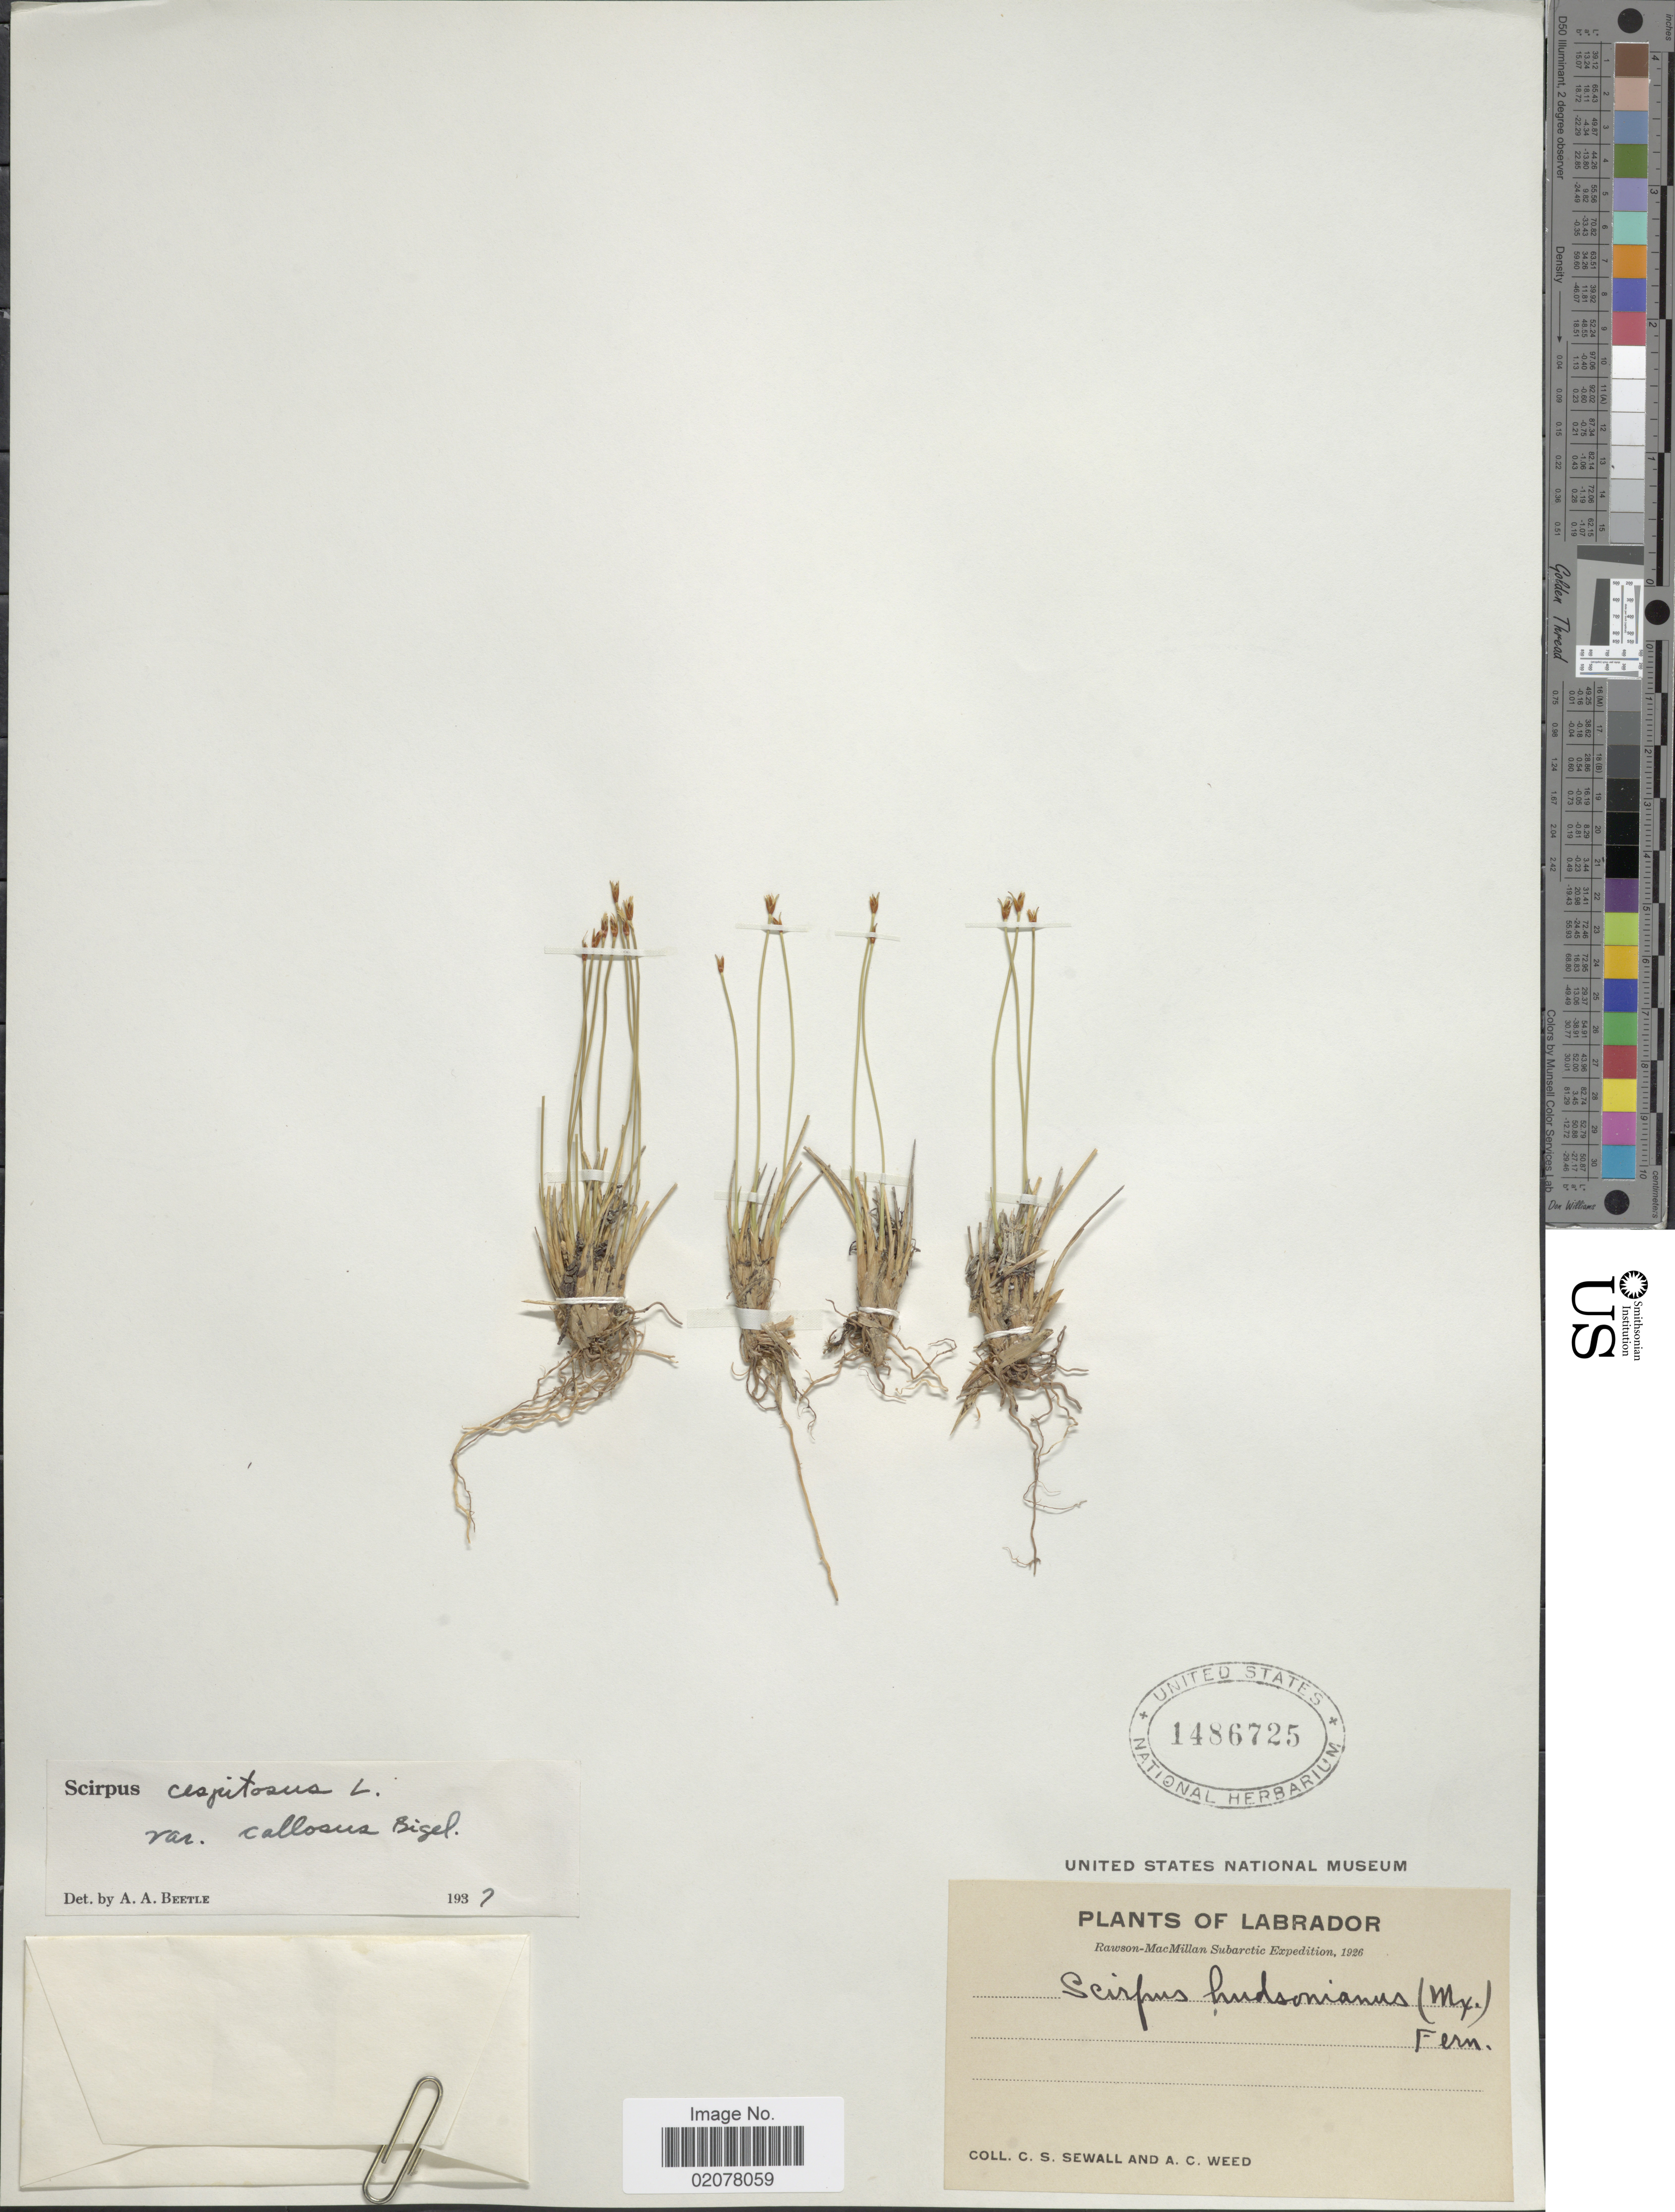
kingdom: Plantae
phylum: Tracheophyta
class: Liliopsida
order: Poales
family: Cyperaceae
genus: Trichophorum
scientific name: Trichophorum cespitosum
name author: (L.) Hartm.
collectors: C. Sewall & A. Weed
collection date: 1926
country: Canada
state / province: Newfoundland and Labrador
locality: Labrador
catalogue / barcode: US 1486725